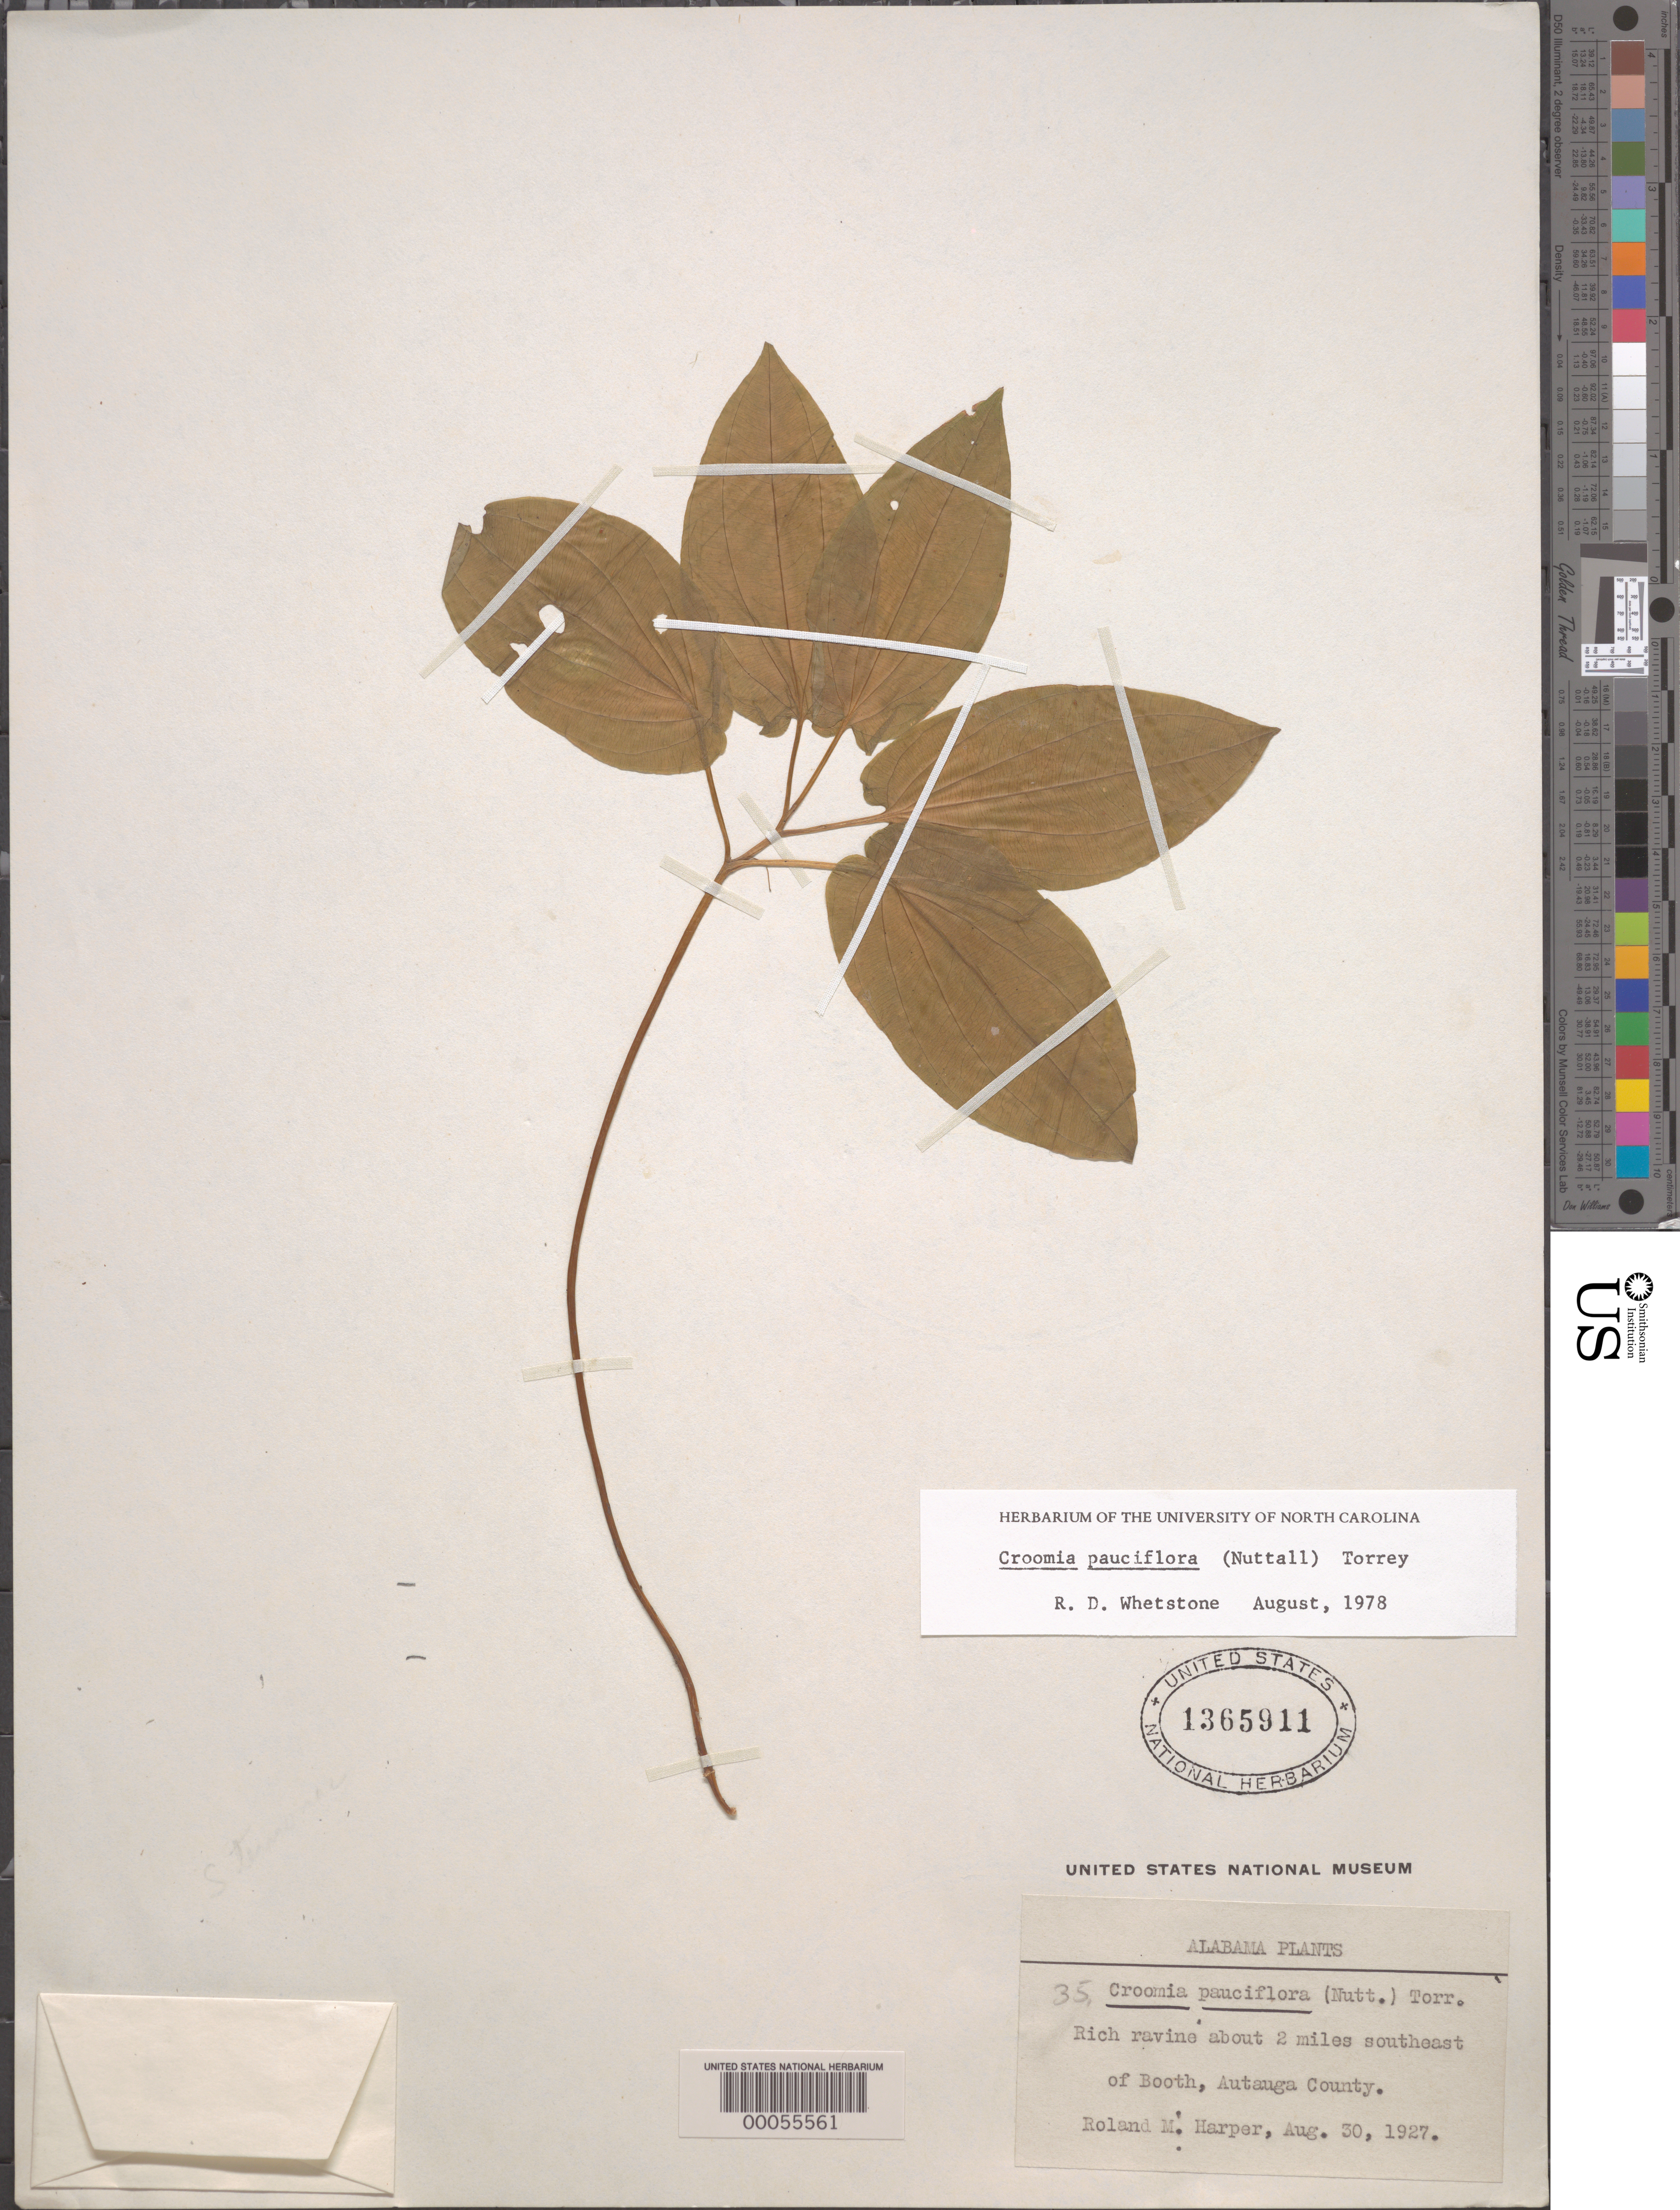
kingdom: Plantae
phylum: Tracheophyta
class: Liliopsida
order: Pandanales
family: Stemonaceae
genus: Croomia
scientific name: Croomia pauciflora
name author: (Nutt.) Torr.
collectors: R. M. Harper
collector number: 35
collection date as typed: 30 Aug 1927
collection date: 1927-08-30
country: United States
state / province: Alabama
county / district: Autauga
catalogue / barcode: US 1365911